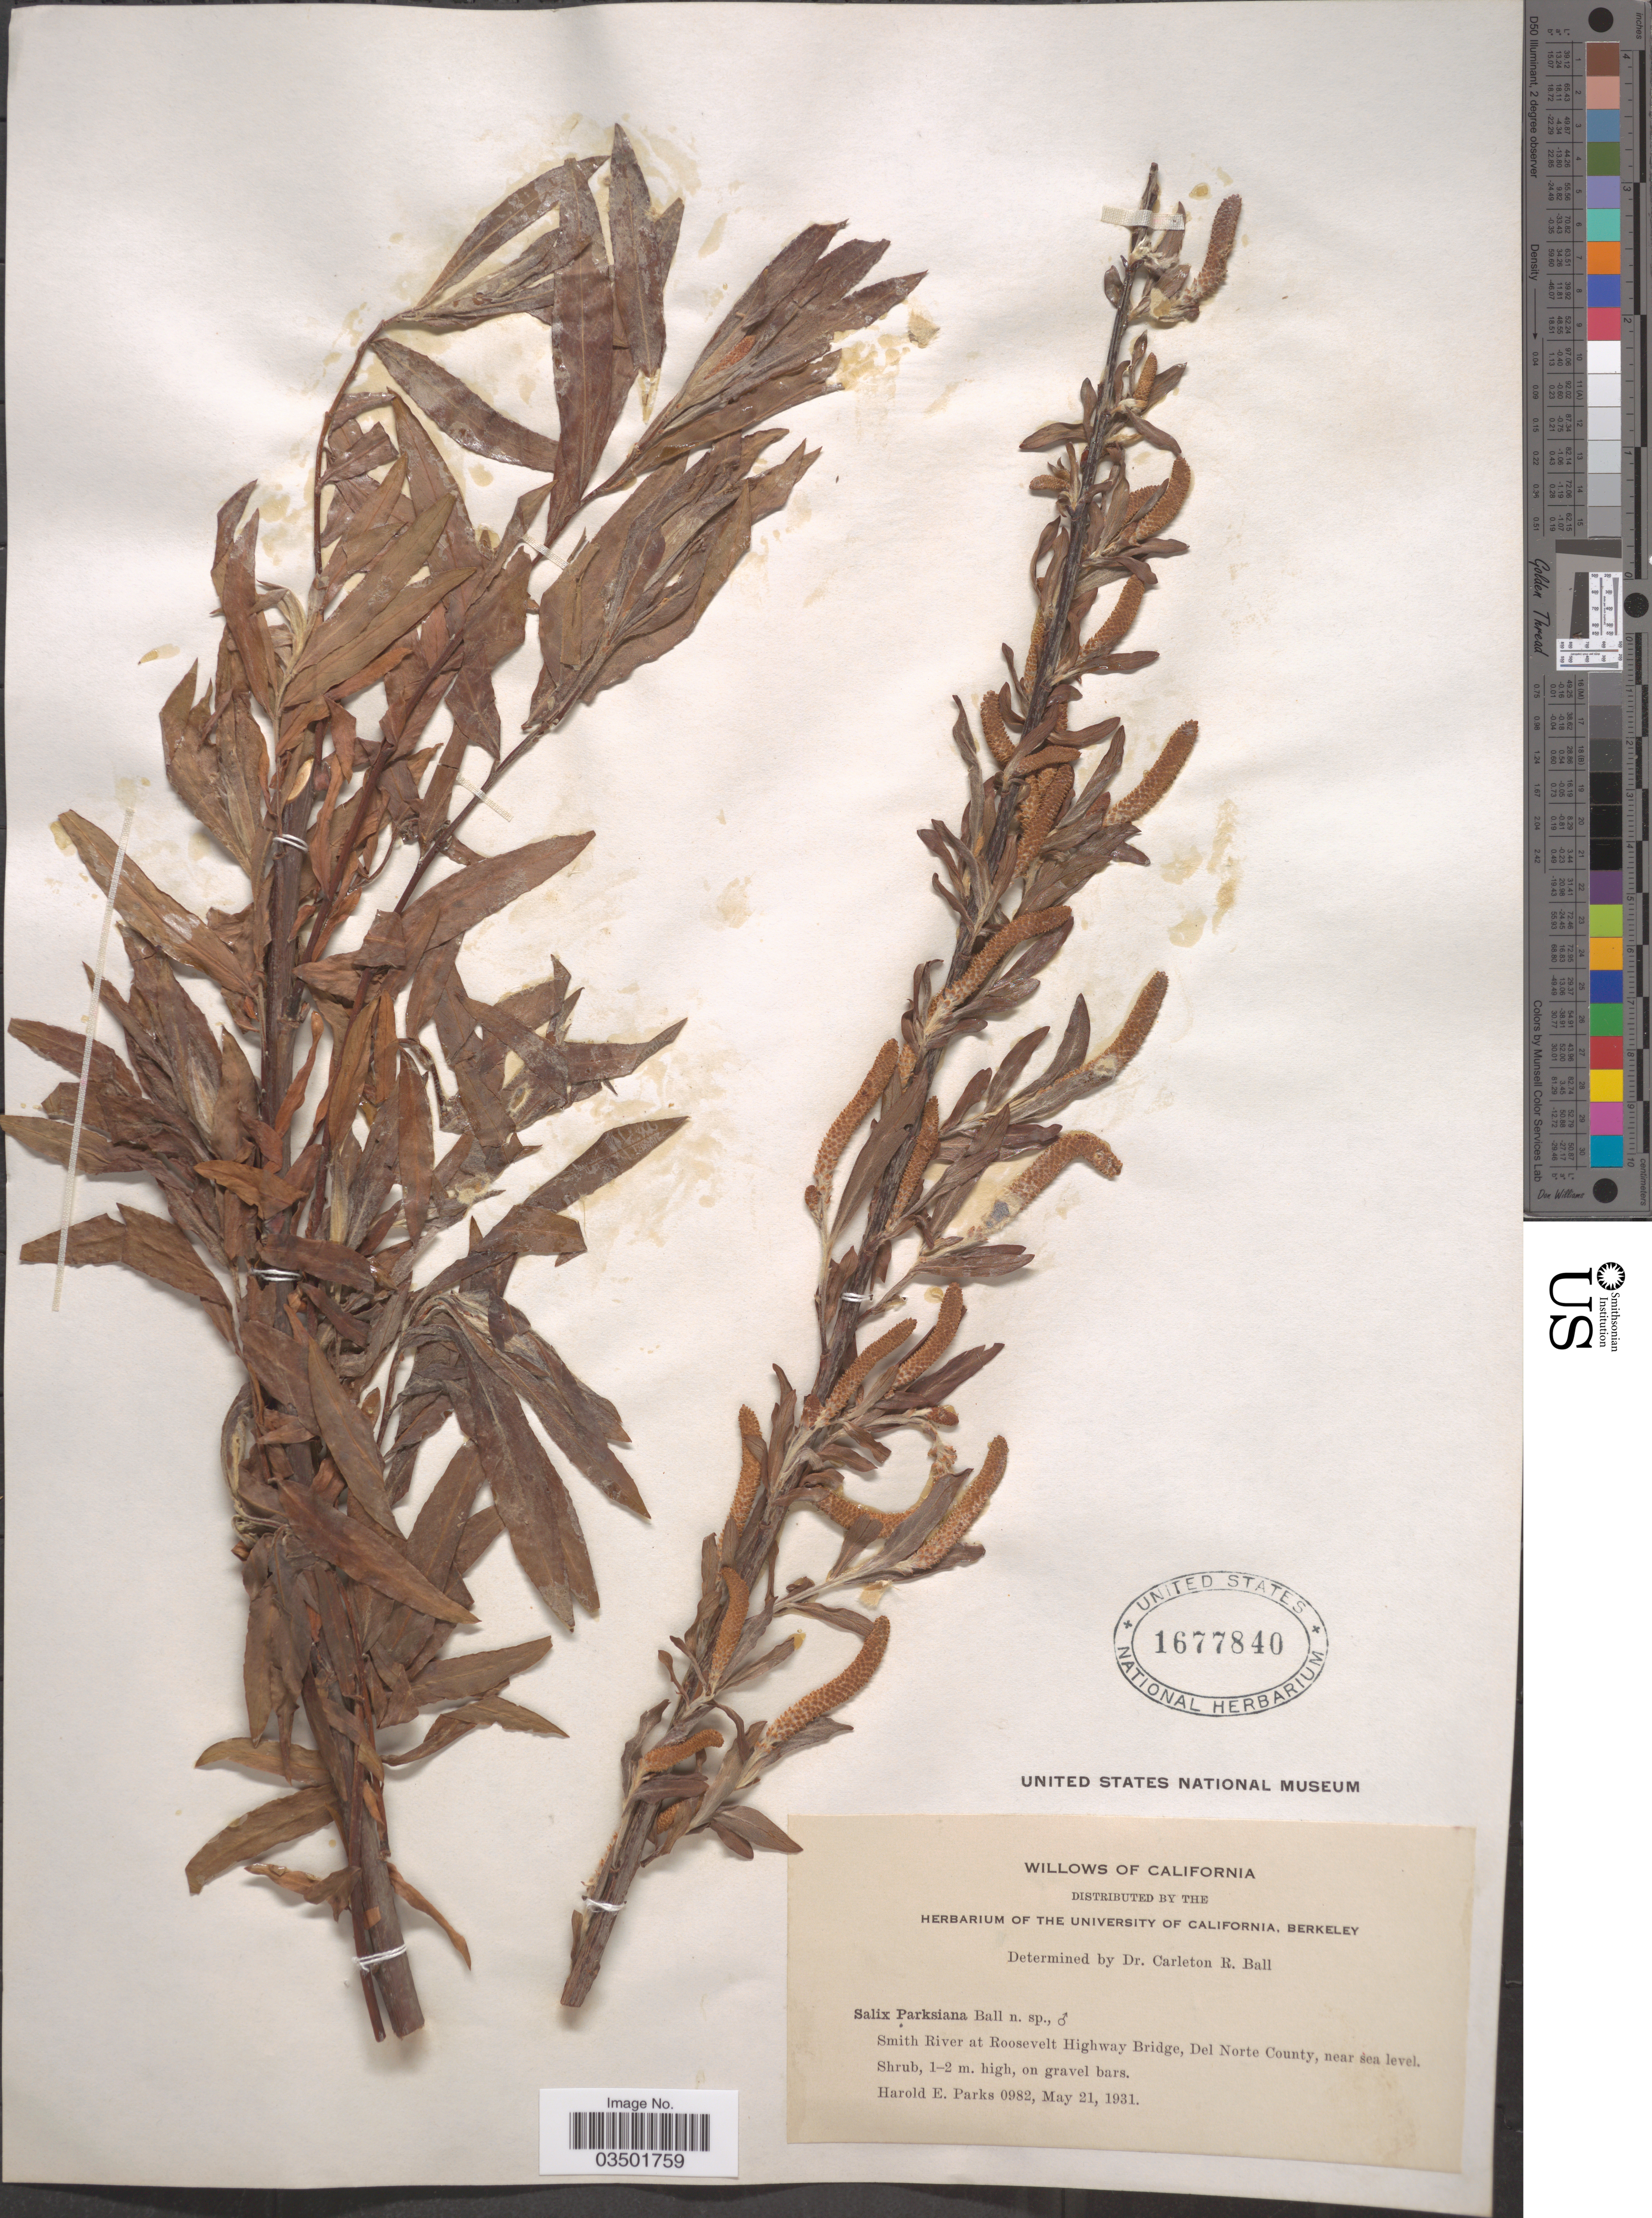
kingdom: Plantae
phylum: Tracheophyta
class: Magnoliopsida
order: Malpighiales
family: Salicaceae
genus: Salix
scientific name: Salix parksiana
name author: C.R. Ball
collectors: H. E. Parks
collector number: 0982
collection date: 1931-05-21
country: United States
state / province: California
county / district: Del Norte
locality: Smith River at Roosevelt Highway Bridge, Del Norte County.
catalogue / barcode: US 1677840